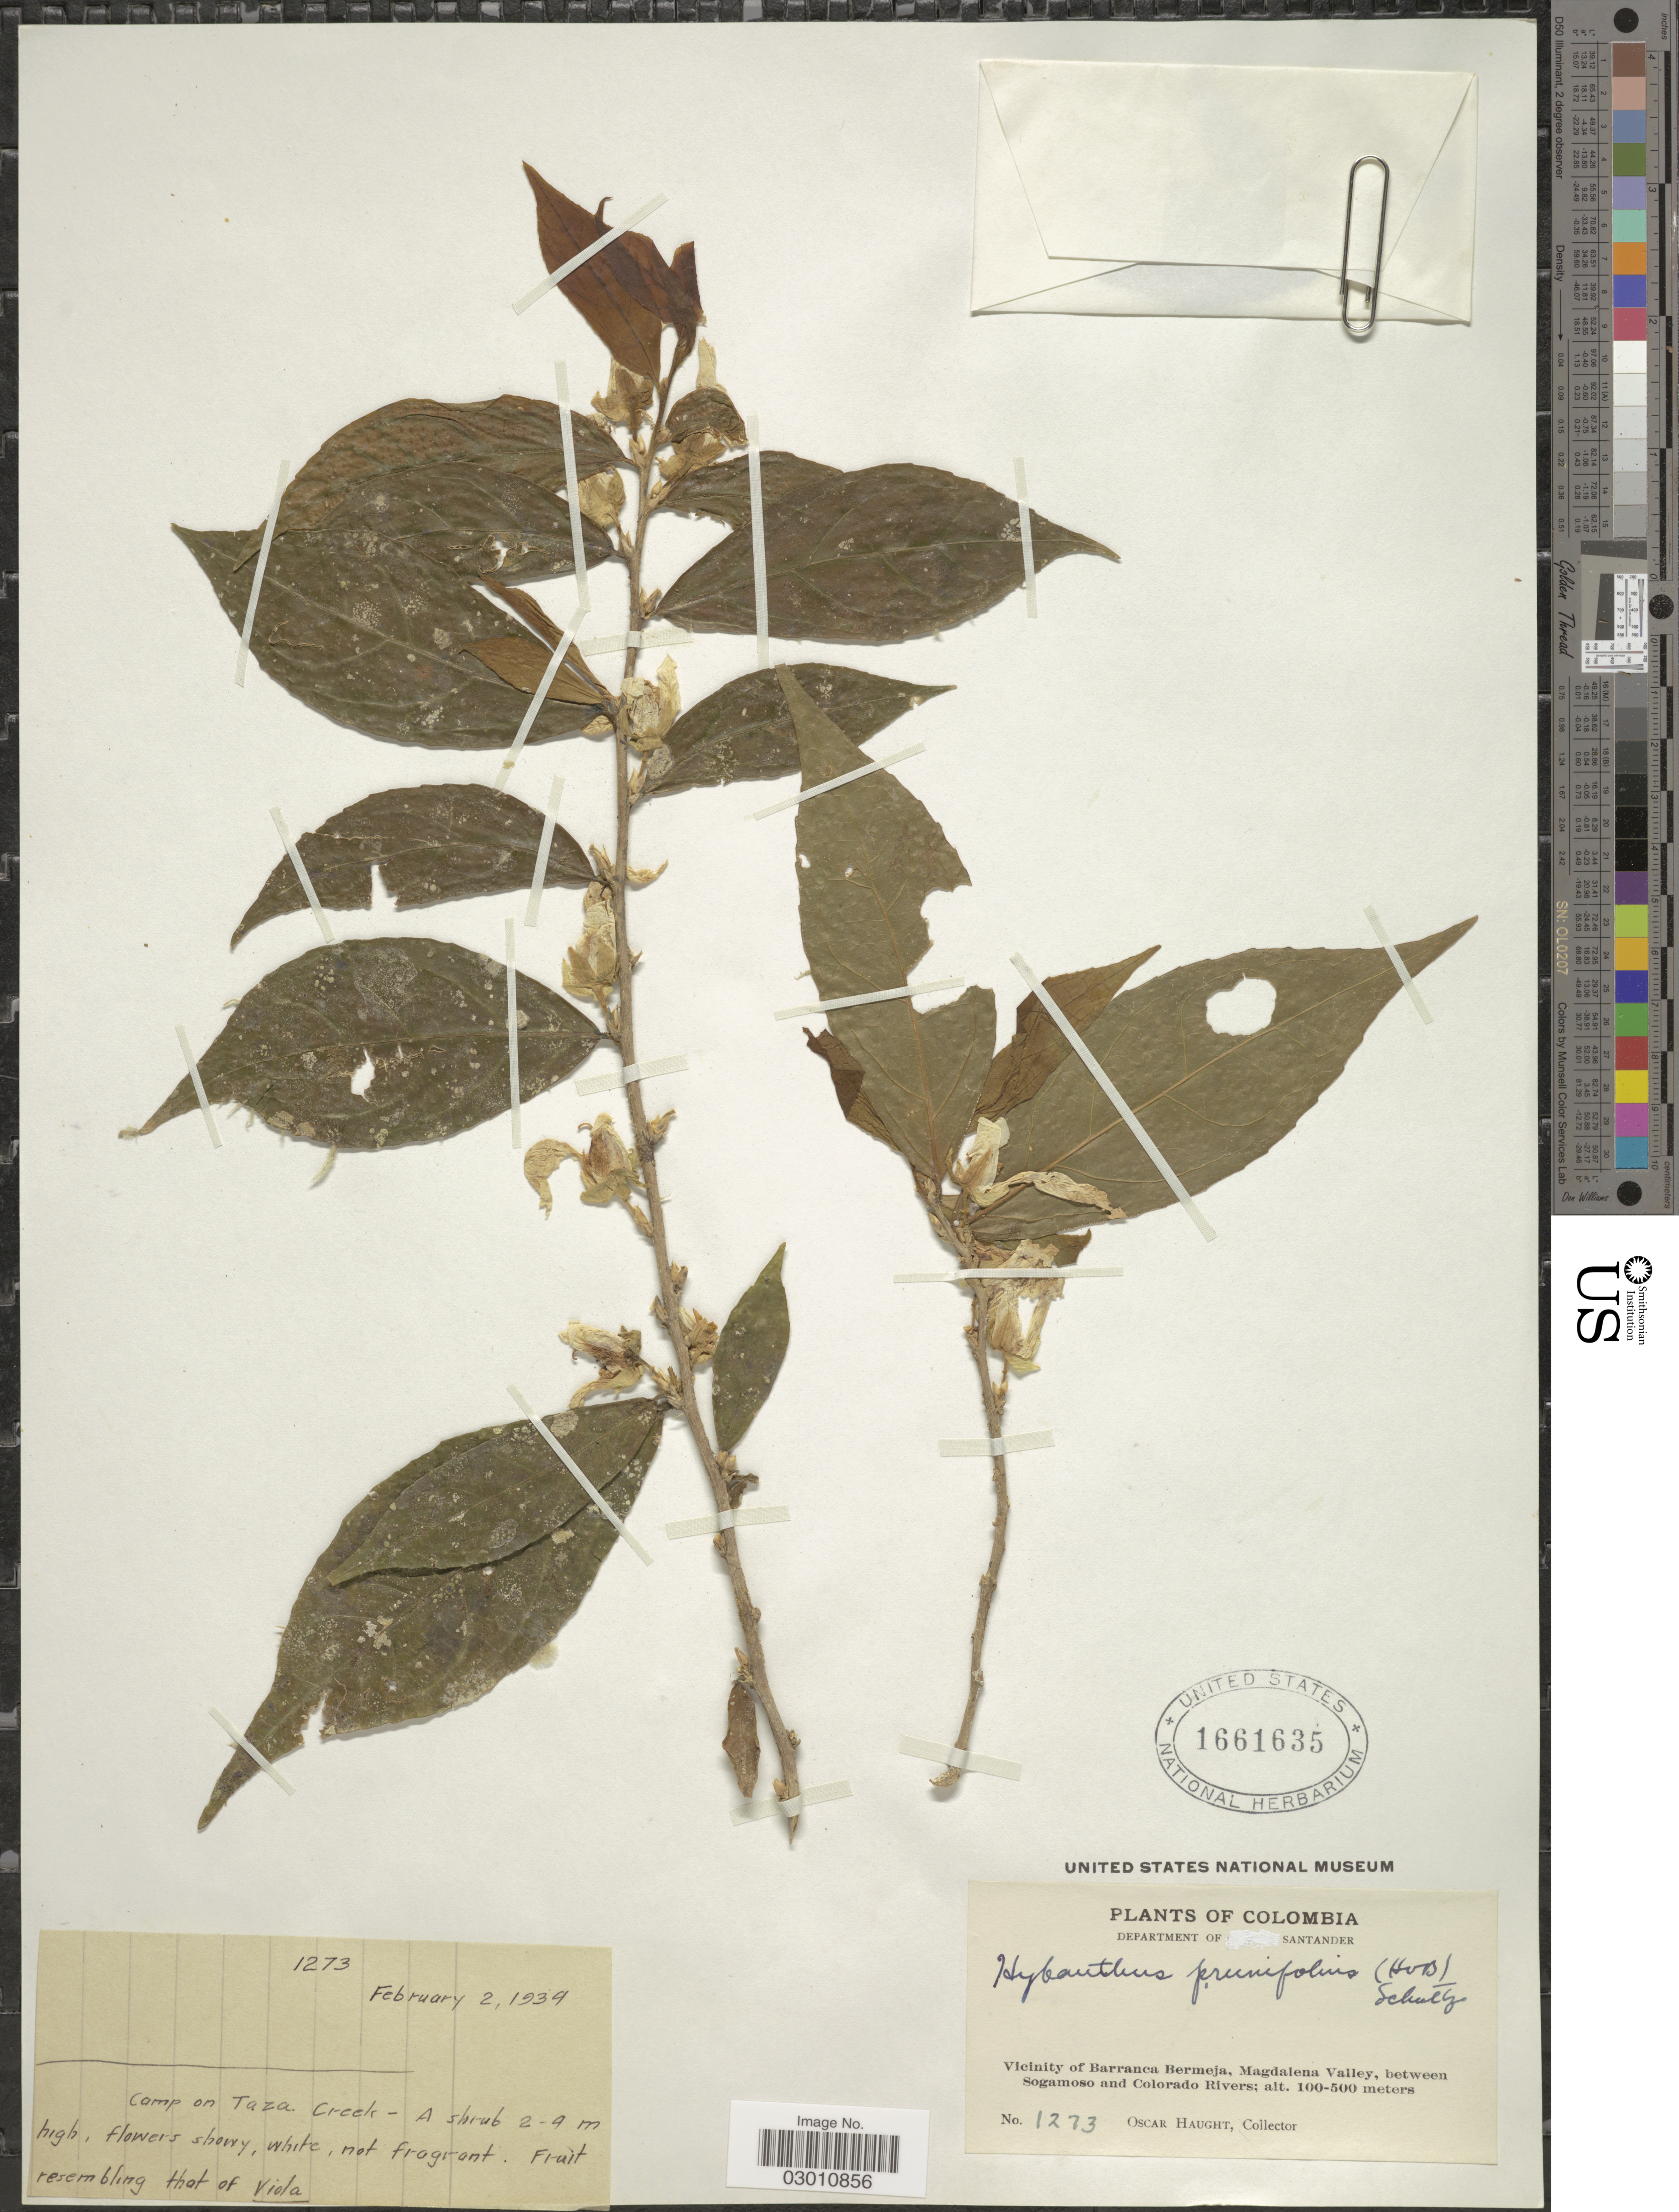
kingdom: Plantae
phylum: Tracheophyta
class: Magnoliopsida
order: Malpighiales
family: Violaceae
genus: Pombalia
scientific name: Pombalia prunifolia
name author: (Humb. & Bonpl. ex Willd.) Paula-Souza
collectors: O. Haught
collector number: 1273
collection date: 1939-02-02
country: Colombia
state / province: Santander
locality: Department of Santander. Vicinity of Barranca Bermeja, Magdalena Valley, between Sogamoso and Colorado Rivers. Camp on Taza Creek.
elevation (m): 100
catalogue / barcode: US 1661635